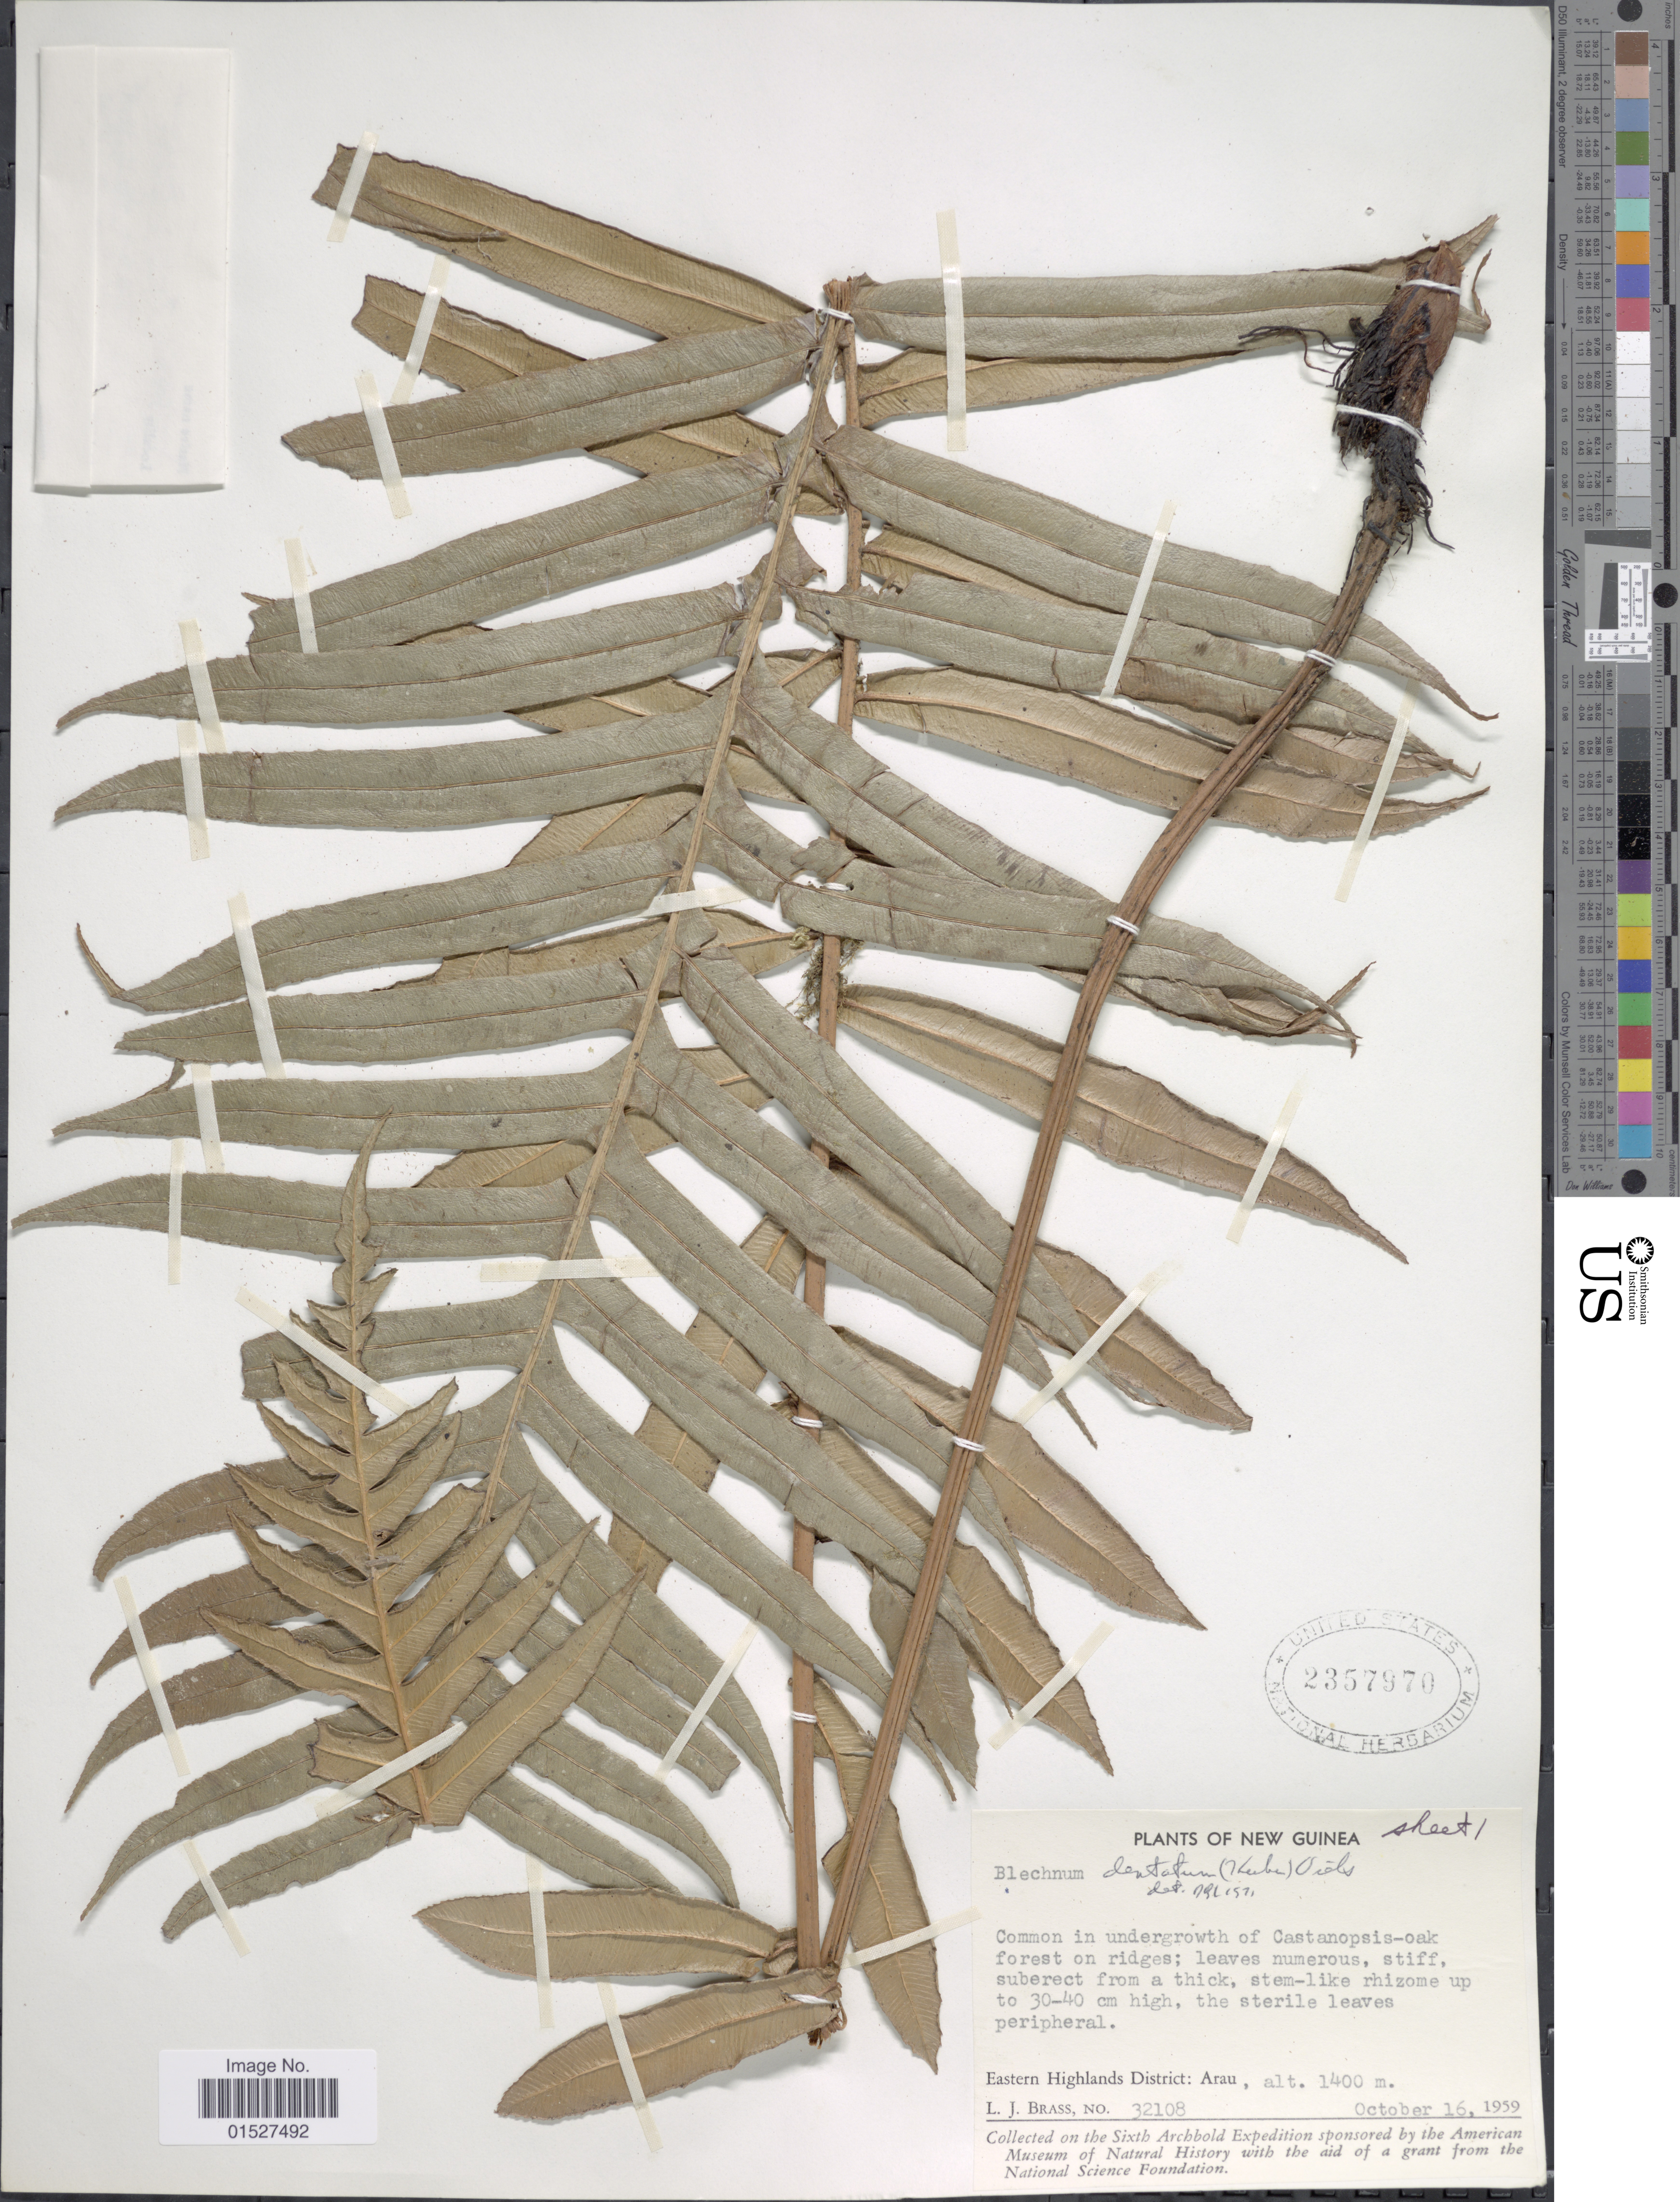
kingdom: Plantae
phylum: Tracheophyta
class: Polypodiopsida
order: Polypodiales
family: Blechnaceae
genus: Blechnum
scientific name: Blechnum dentatum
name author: (Kuhn) Diels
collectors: L. J. Brass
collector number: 32108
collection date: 1959-10-16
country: Papua New Guinea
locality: New Guinea. Eastern Highlands District: Arau.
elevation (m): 1400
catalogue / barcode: US 2357970